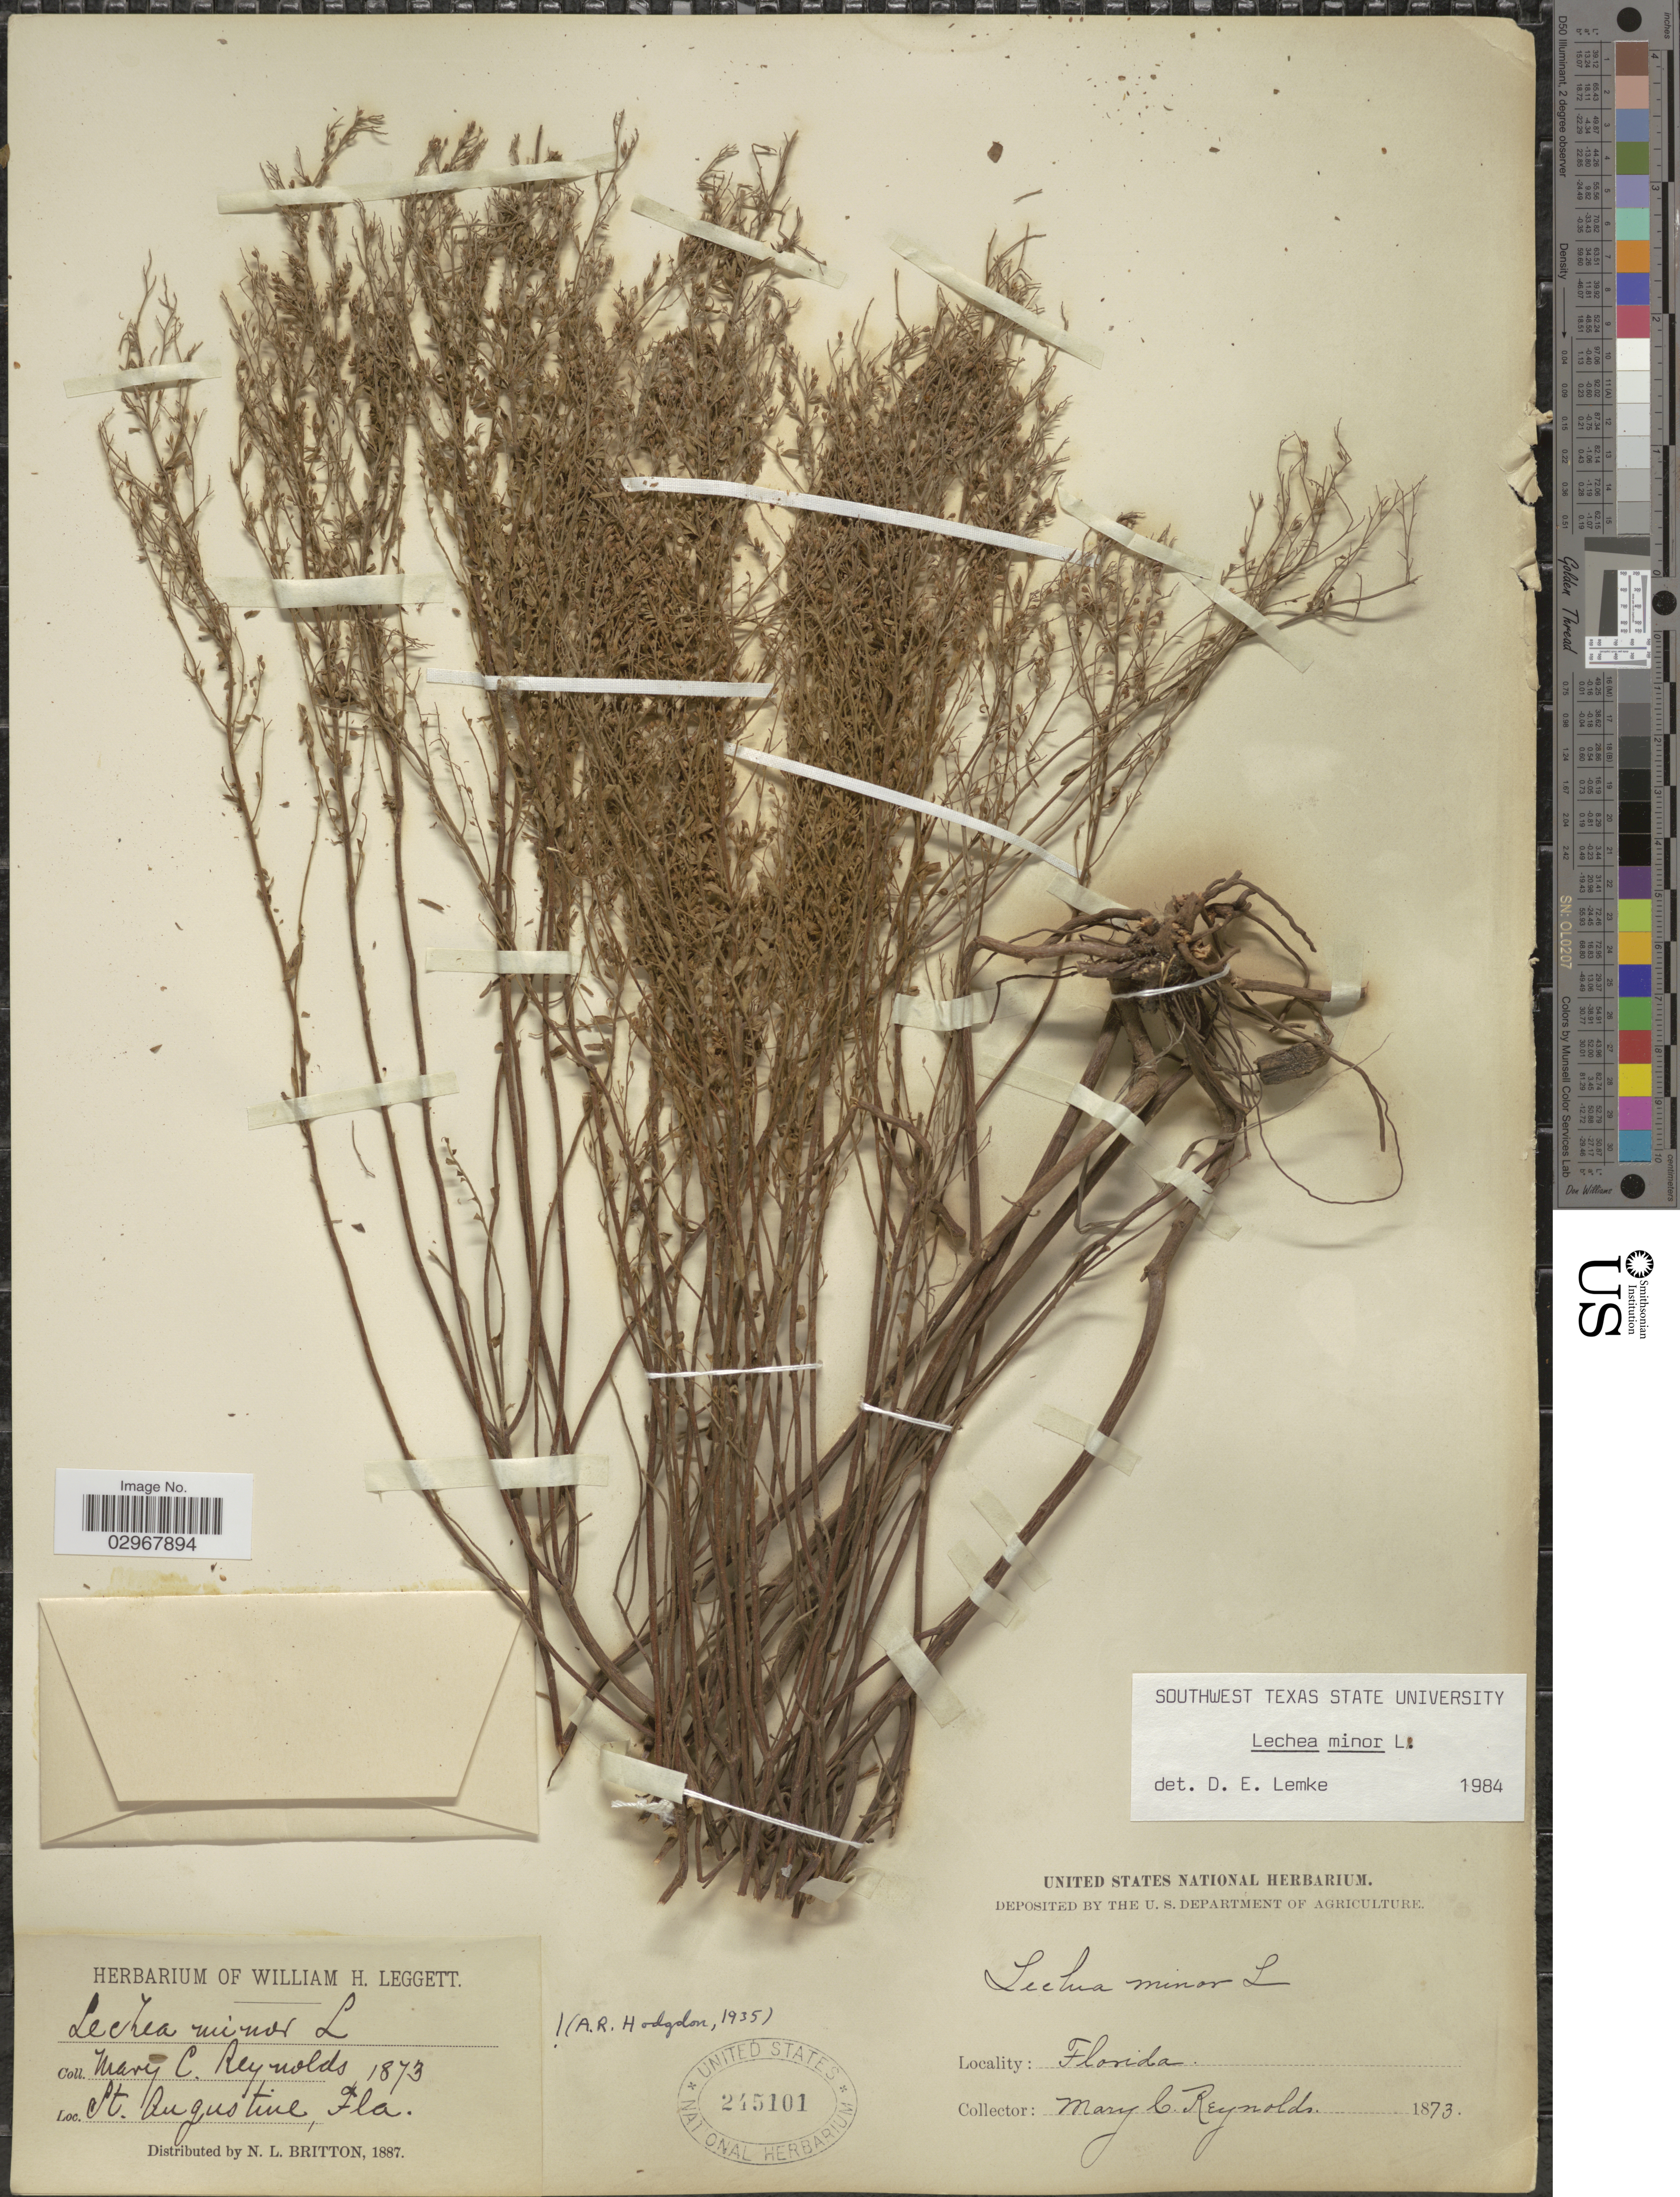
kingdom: Plantae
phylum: Tracheophyta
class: Magnoliopsida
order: Malvales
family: Cistaceae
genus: Lechea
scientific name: Lechea minor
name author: L.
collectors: M. Reynolds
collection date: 1873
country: United States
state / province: Florida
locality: St. Augustine.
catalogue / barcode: US 245101